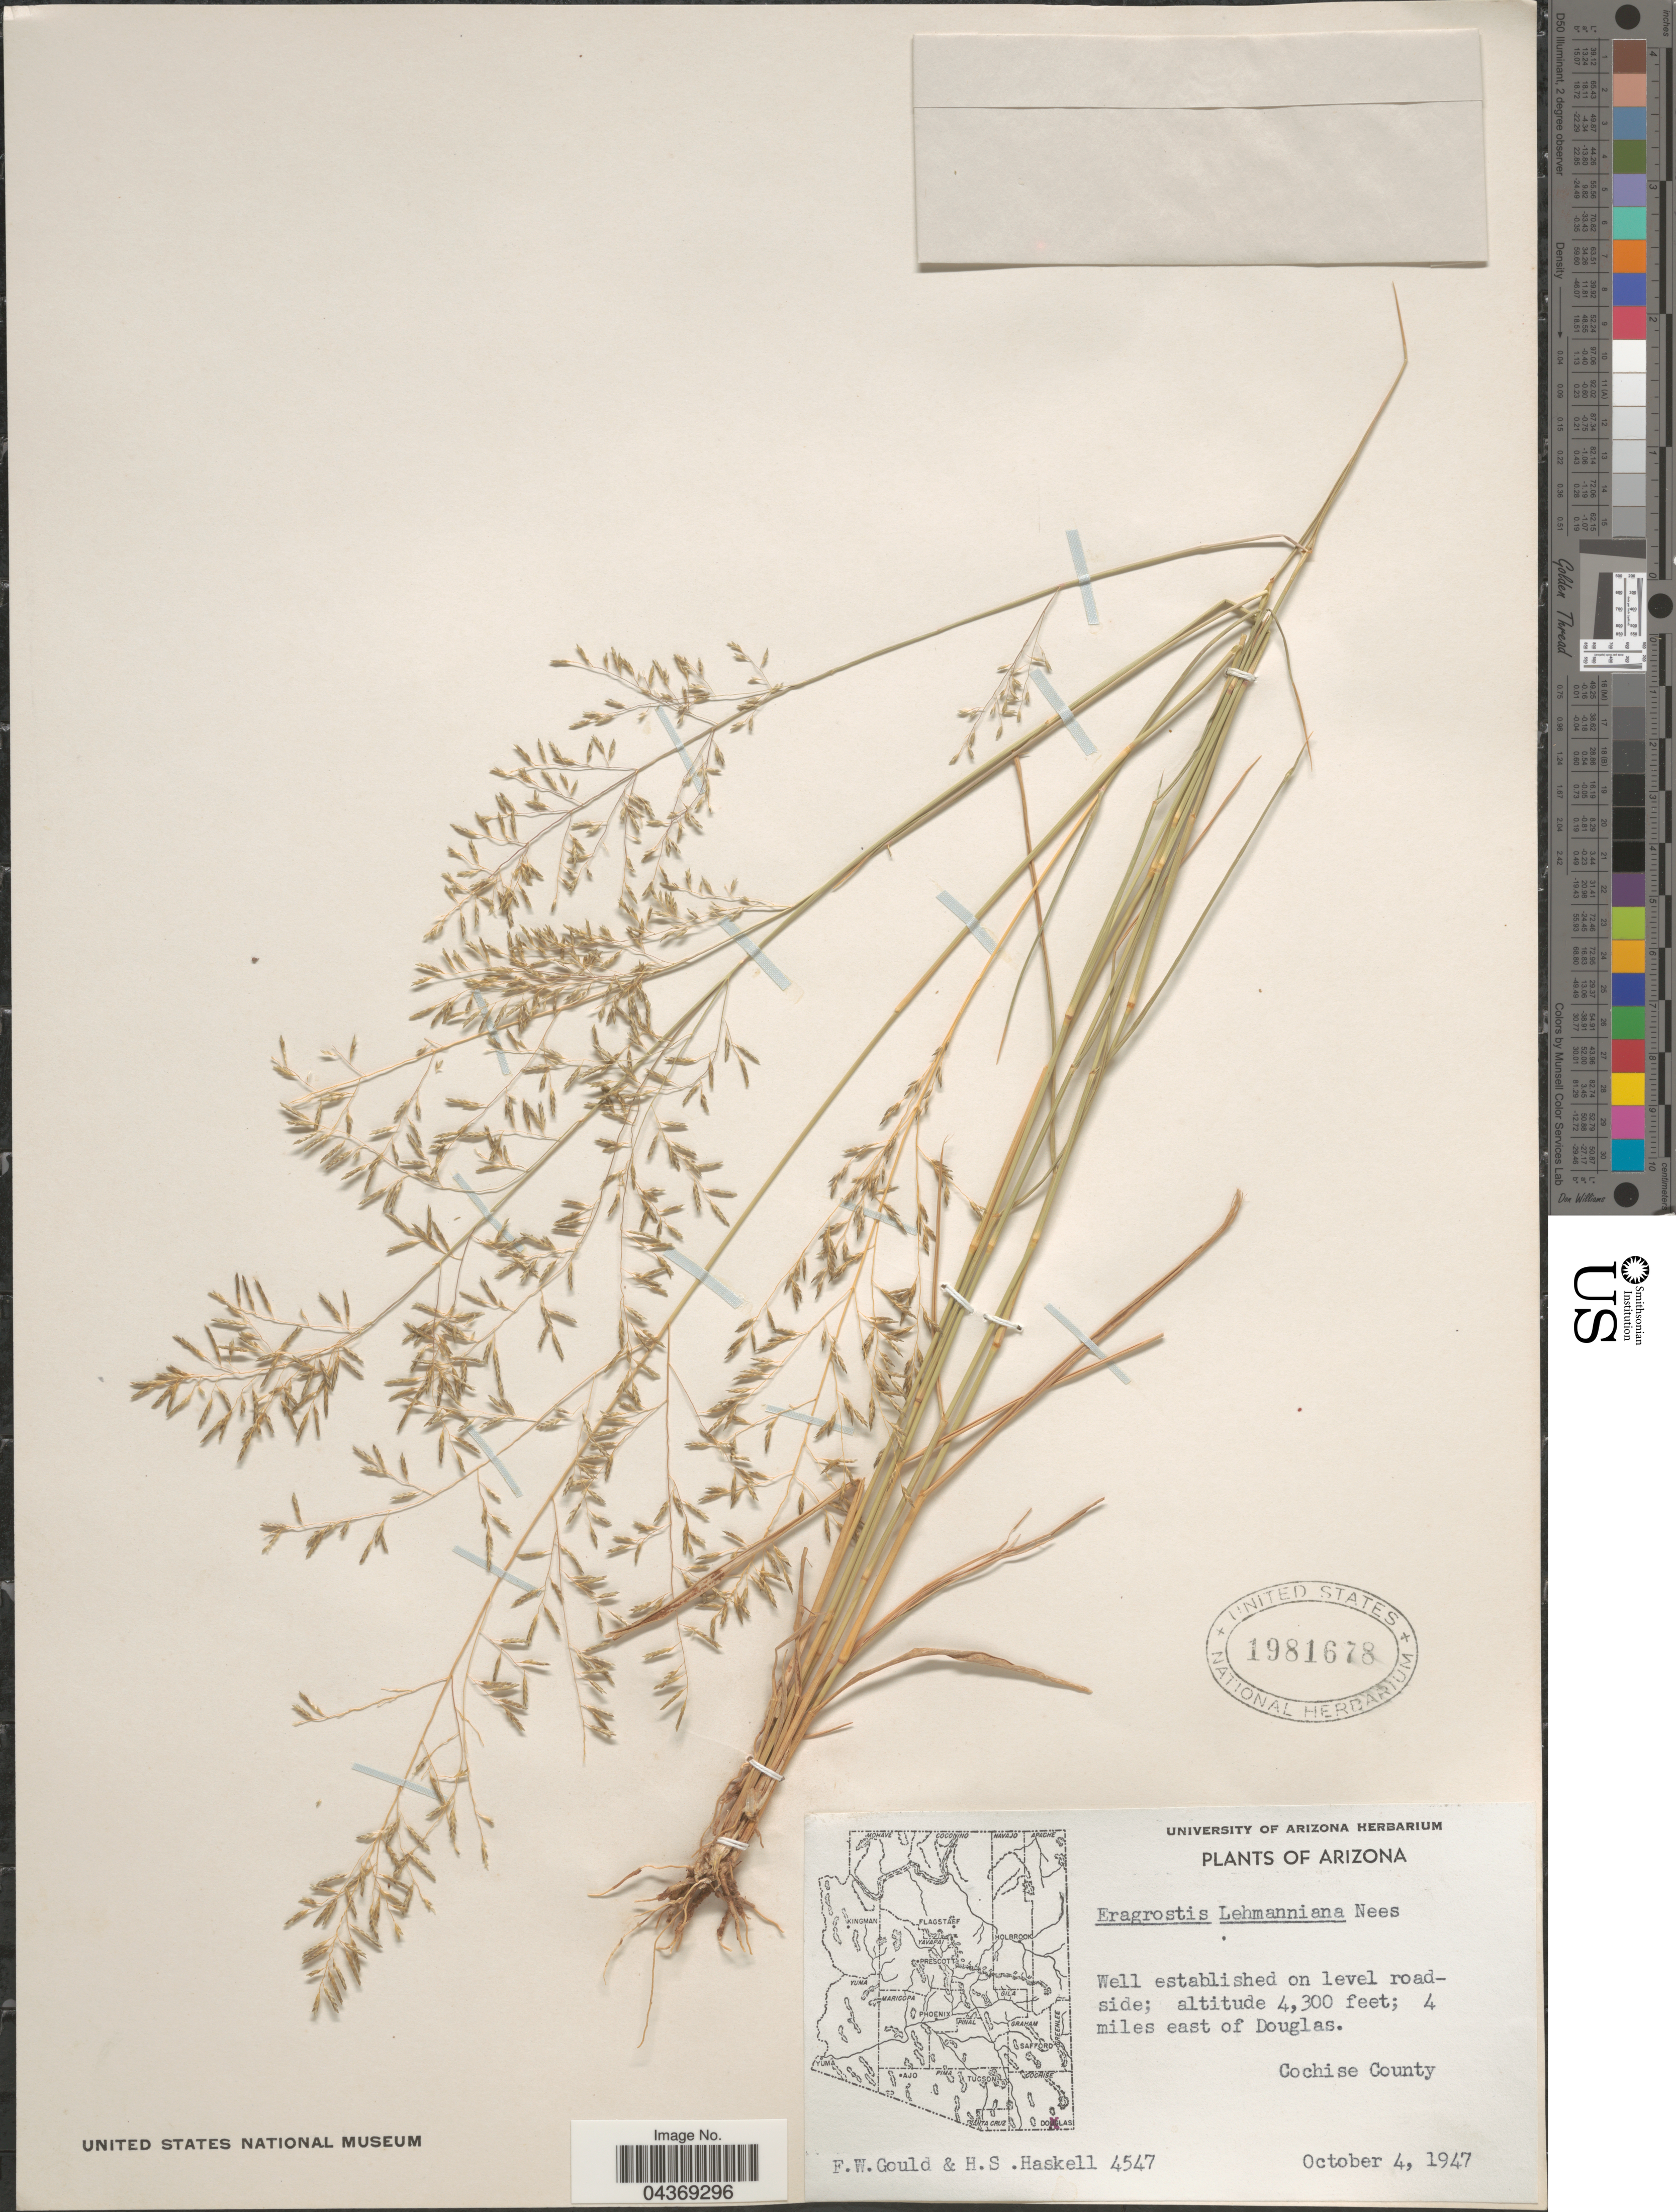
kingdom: Plantae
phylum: Tracheophyta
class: Liliopsida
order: Poales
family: Poaceae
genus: Eragrostis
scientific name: Eragrostis lehmanniana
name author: Nees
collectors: F. W. Gould & H. Haskell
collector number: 4547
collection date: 1947-10-04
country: United States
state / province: Arizona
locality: Well established on level roadside; 4 miles east of Douglas. Cochise County.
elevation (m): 1311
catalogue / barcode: US 1981678